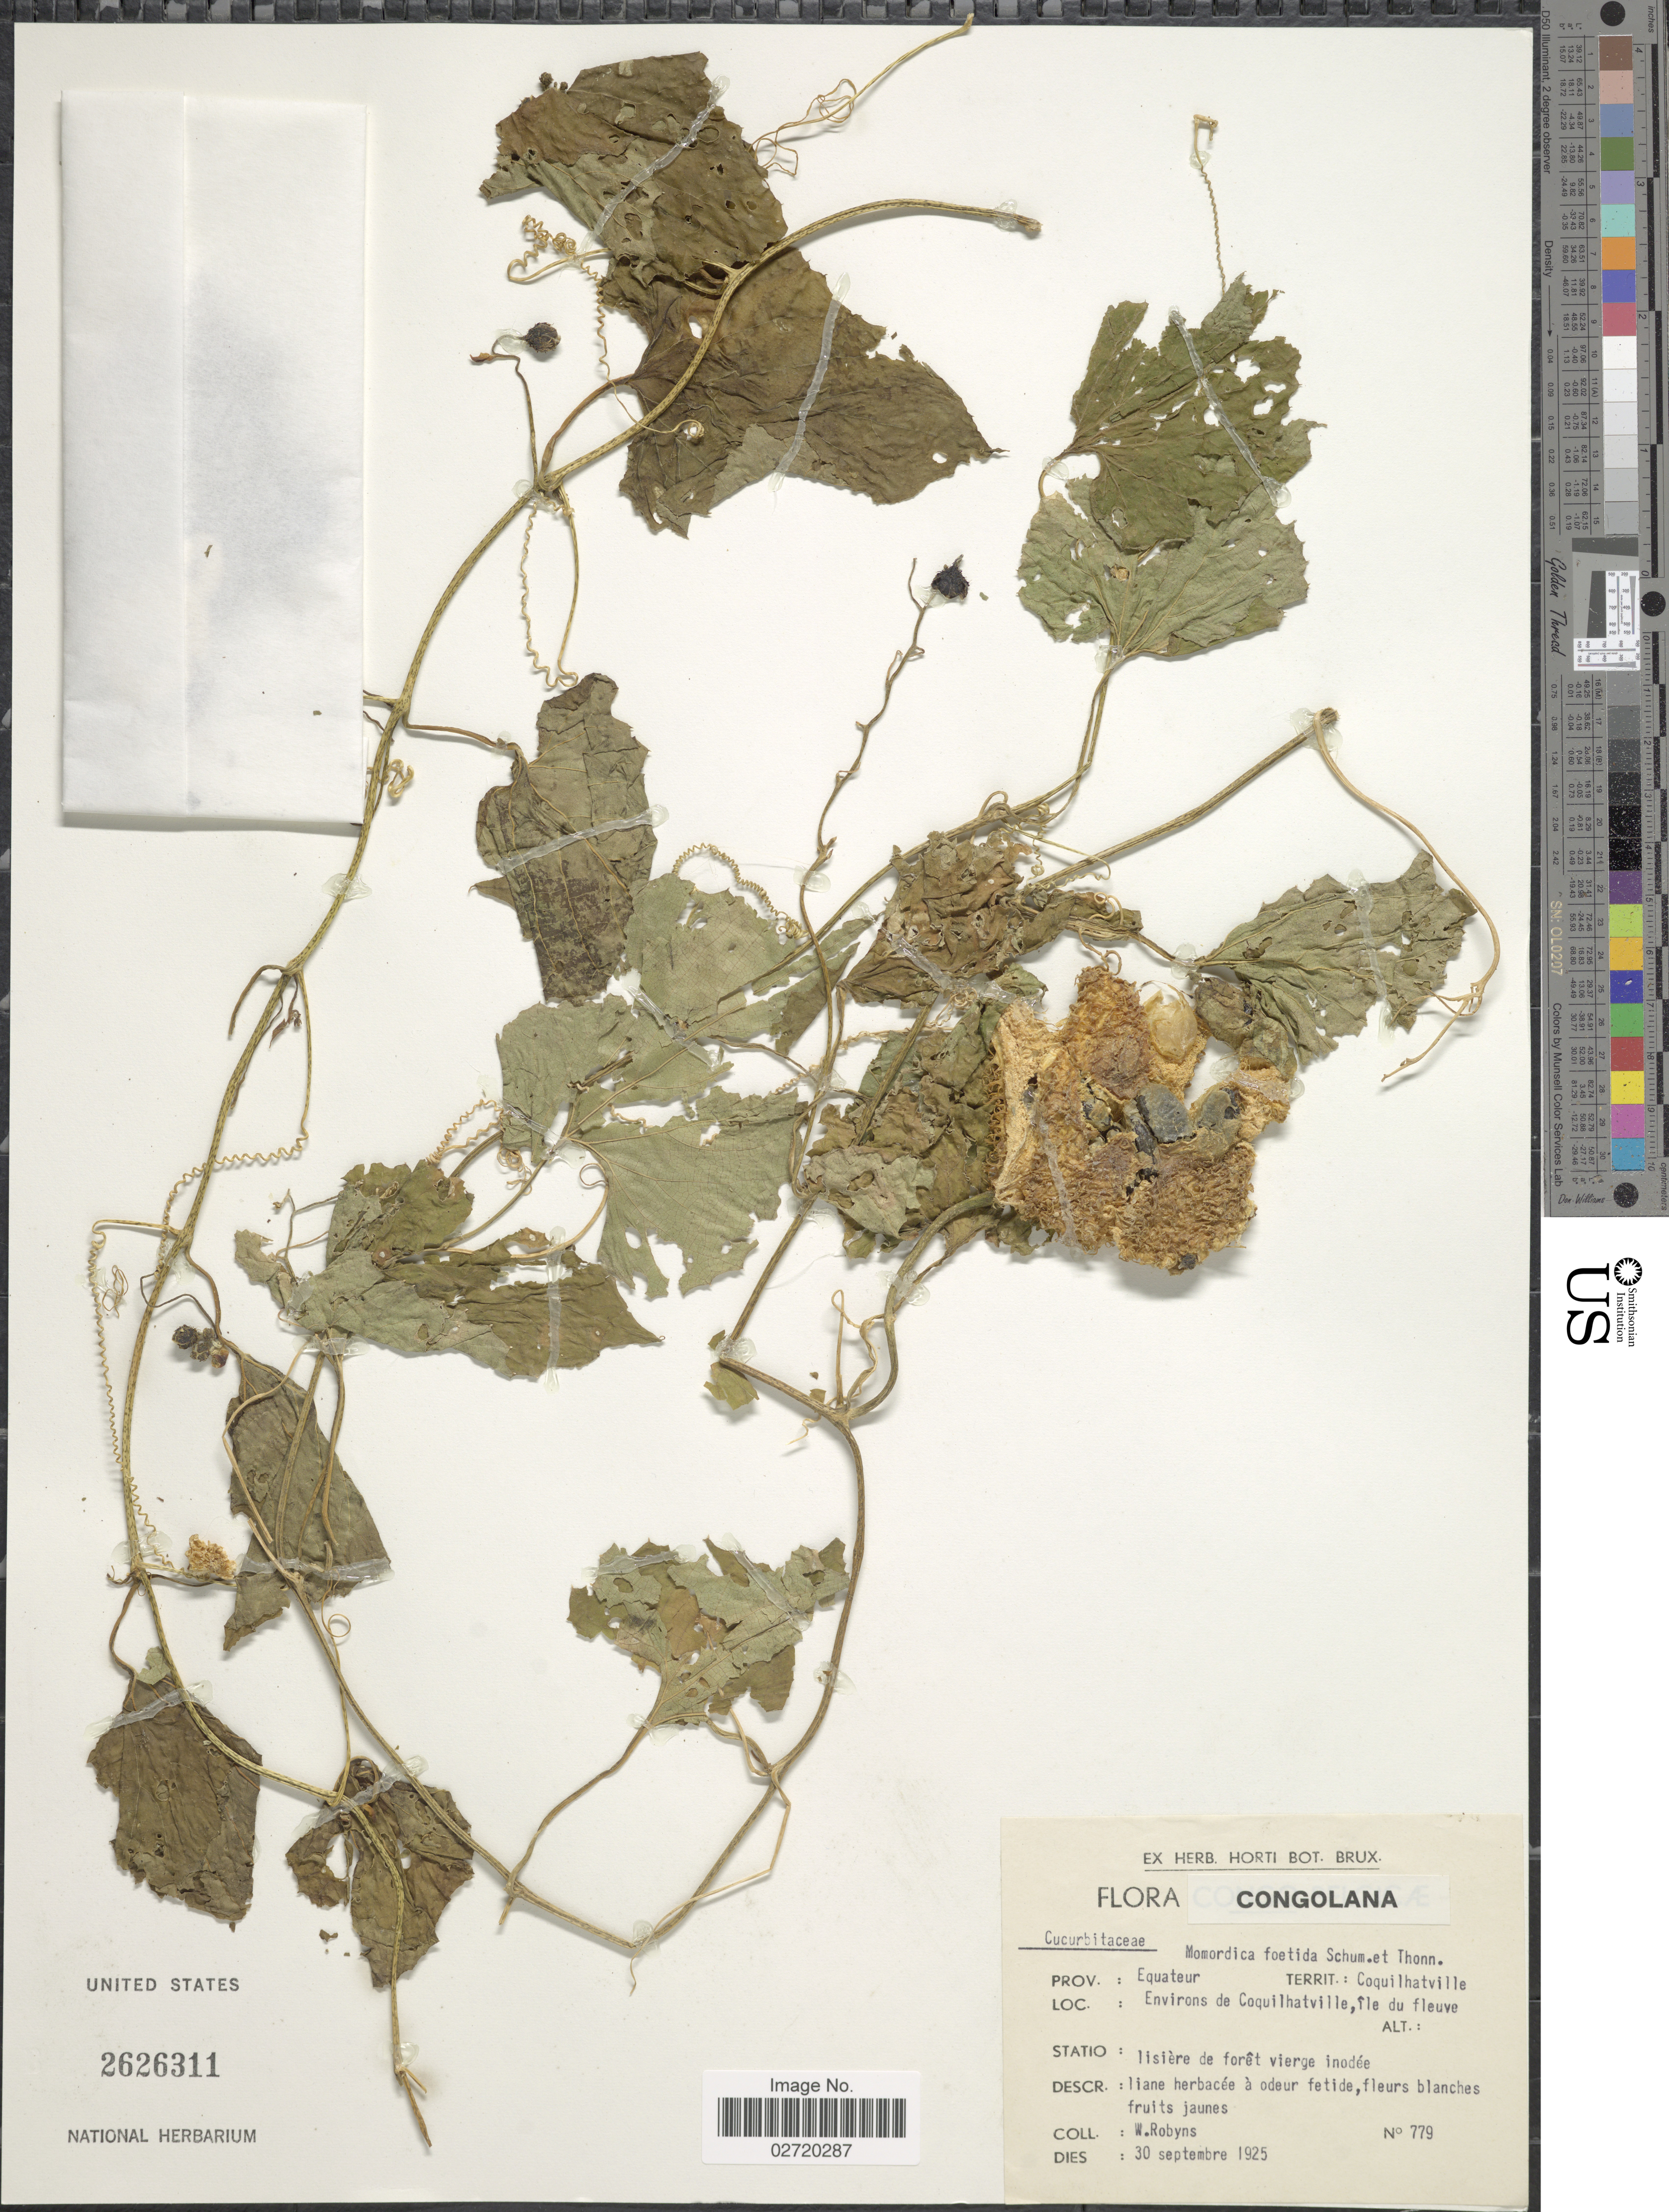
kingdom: Plantae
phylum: Tracheophyta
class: Magnoliopsida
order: Cucurbitales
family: Cucurbitaceae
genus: Momordica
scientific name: Momordica foetida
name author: Schumach.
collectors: W. Robyns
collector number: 779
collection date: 1925-09-30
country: Congo, Democratic Republic of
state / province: Equateur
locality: Prov. Equateur, Territ.: Coquilhatville, Environs de Coquilhatville, ile du fleuve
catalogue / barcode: US 2626311